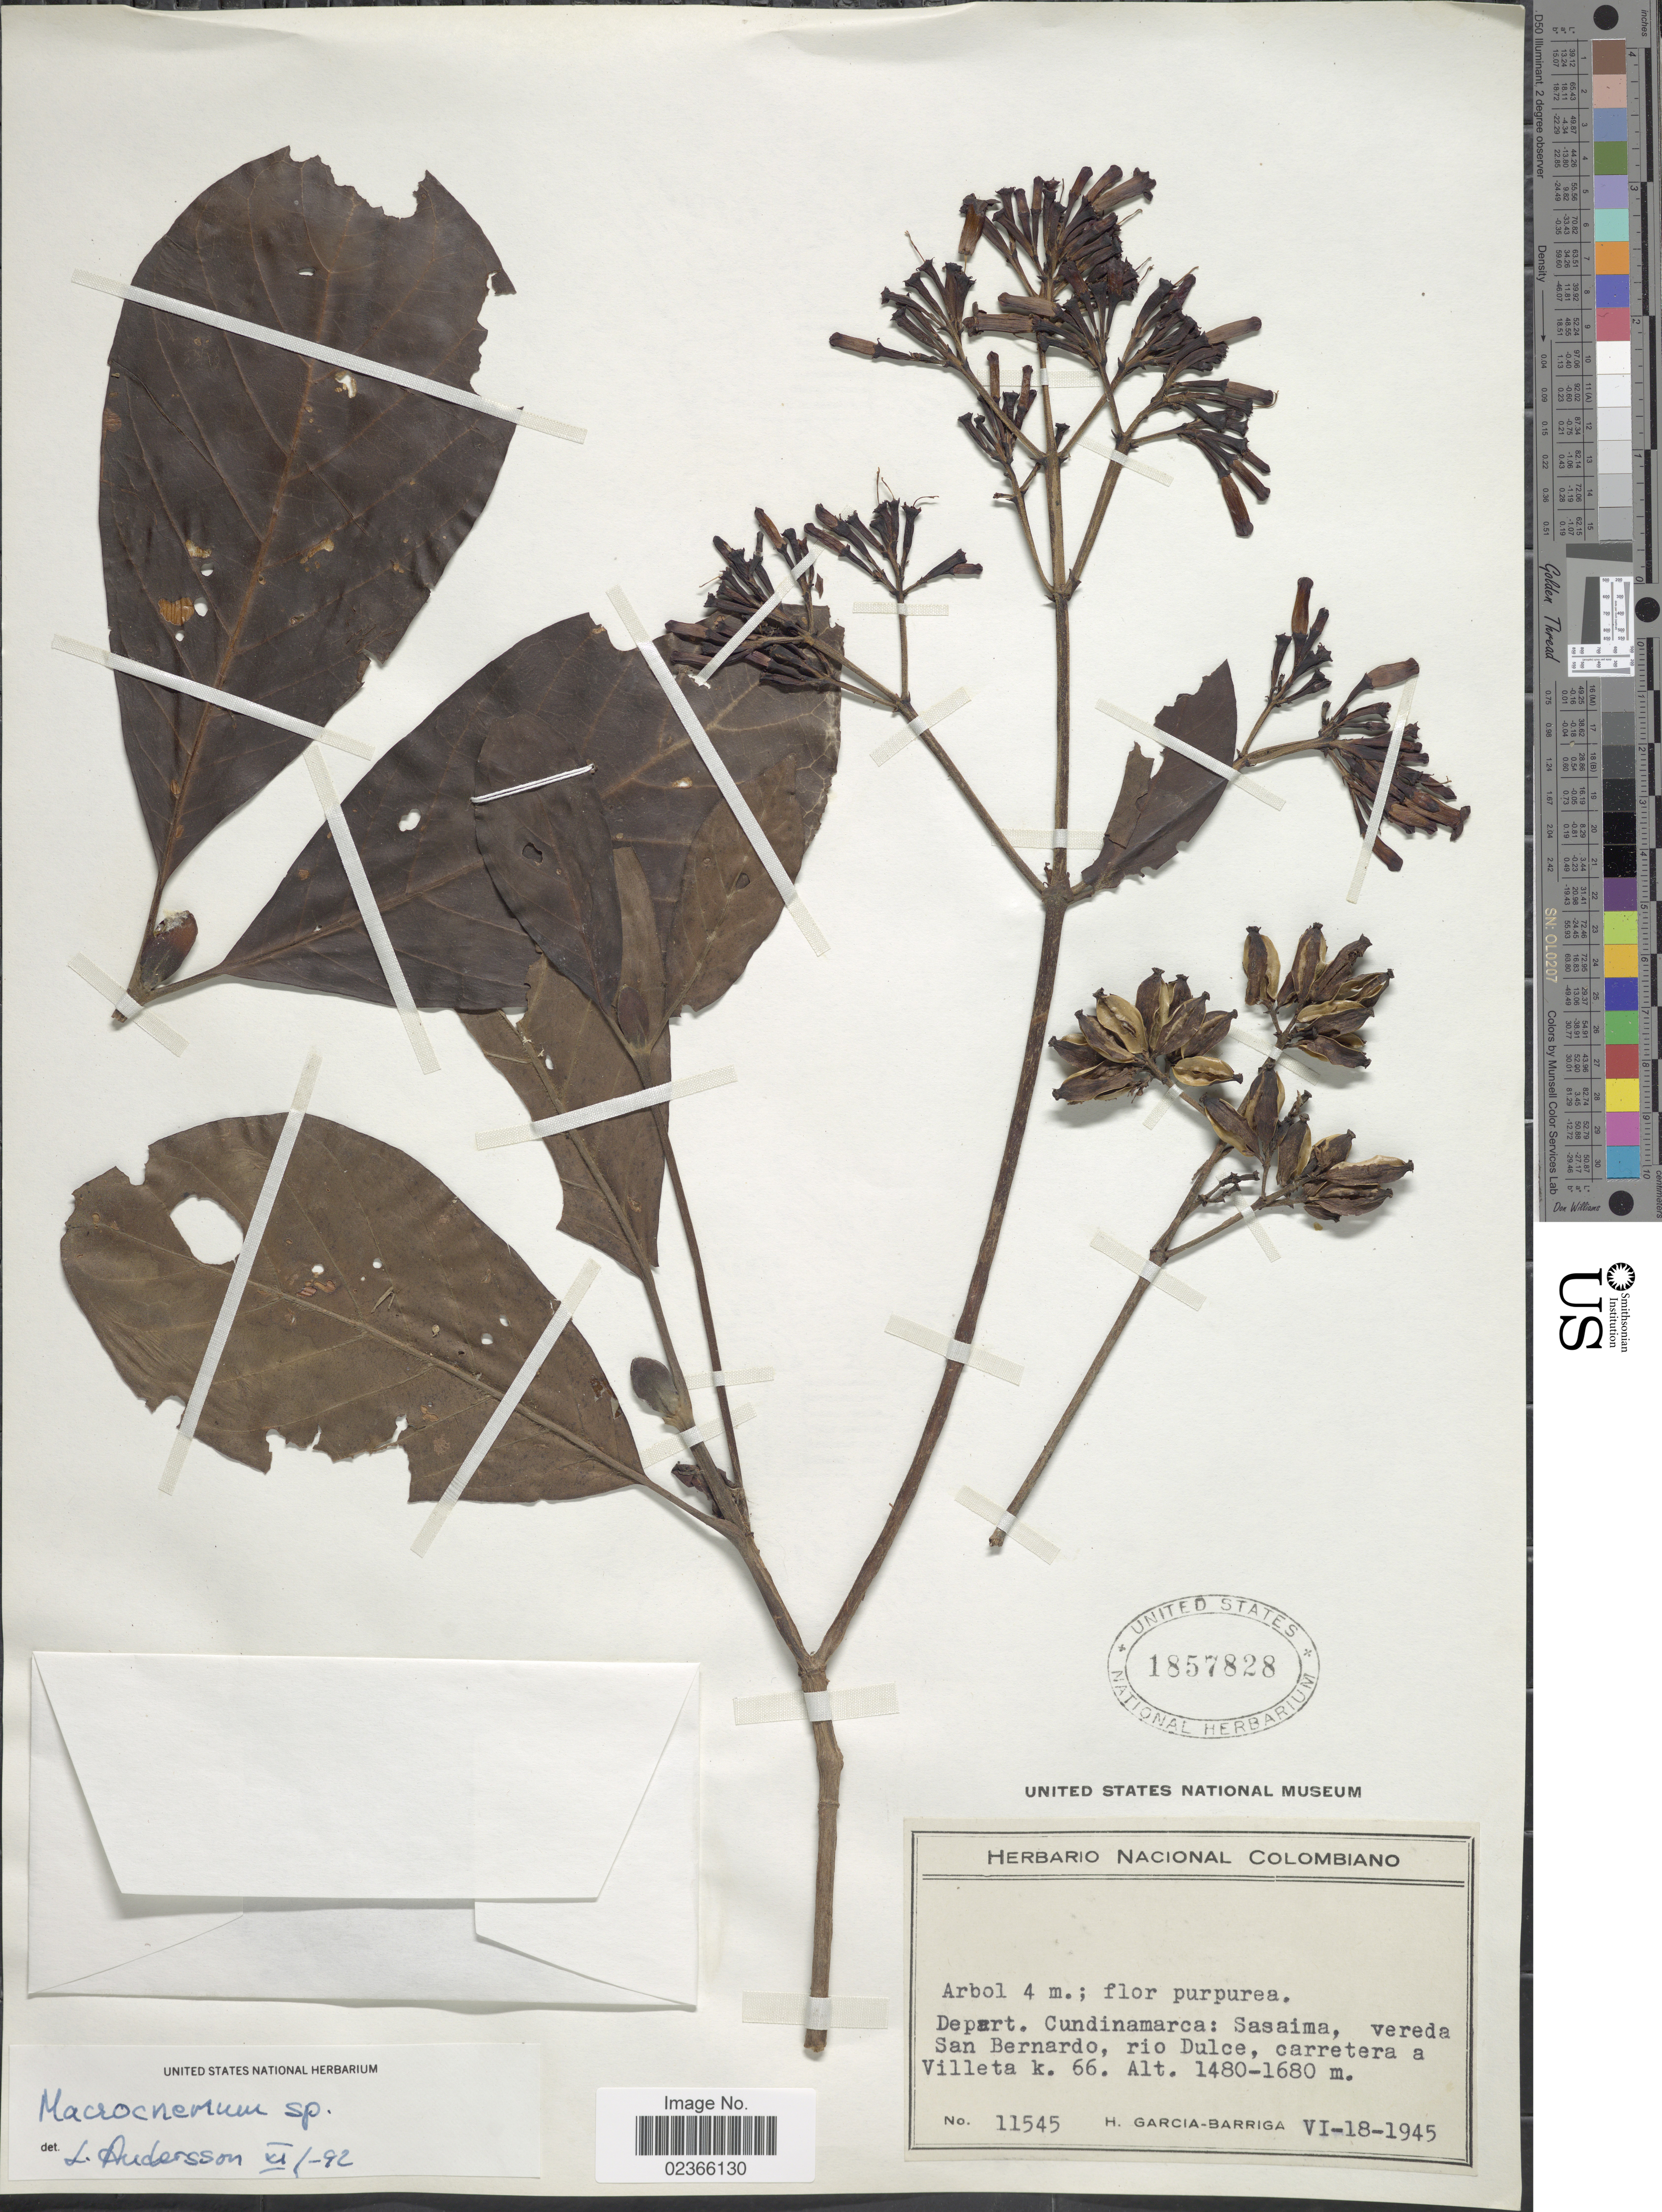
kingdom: Plantae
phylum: Tracheophyta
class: Magnoliopsida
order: Gentianales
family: Rubiaceae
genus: Macrocnemum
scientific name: Macrocnemum sp.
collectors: H. García Barriga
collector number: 11545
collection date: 1945-06-18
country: Colombia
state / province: Cundinamarca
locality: Depart. Cundinamarca: Sasaima, Vereda San Bernardo, rio Dulce, carretera a Villeta k. 66.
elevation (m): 1480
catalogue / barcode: US 1857828